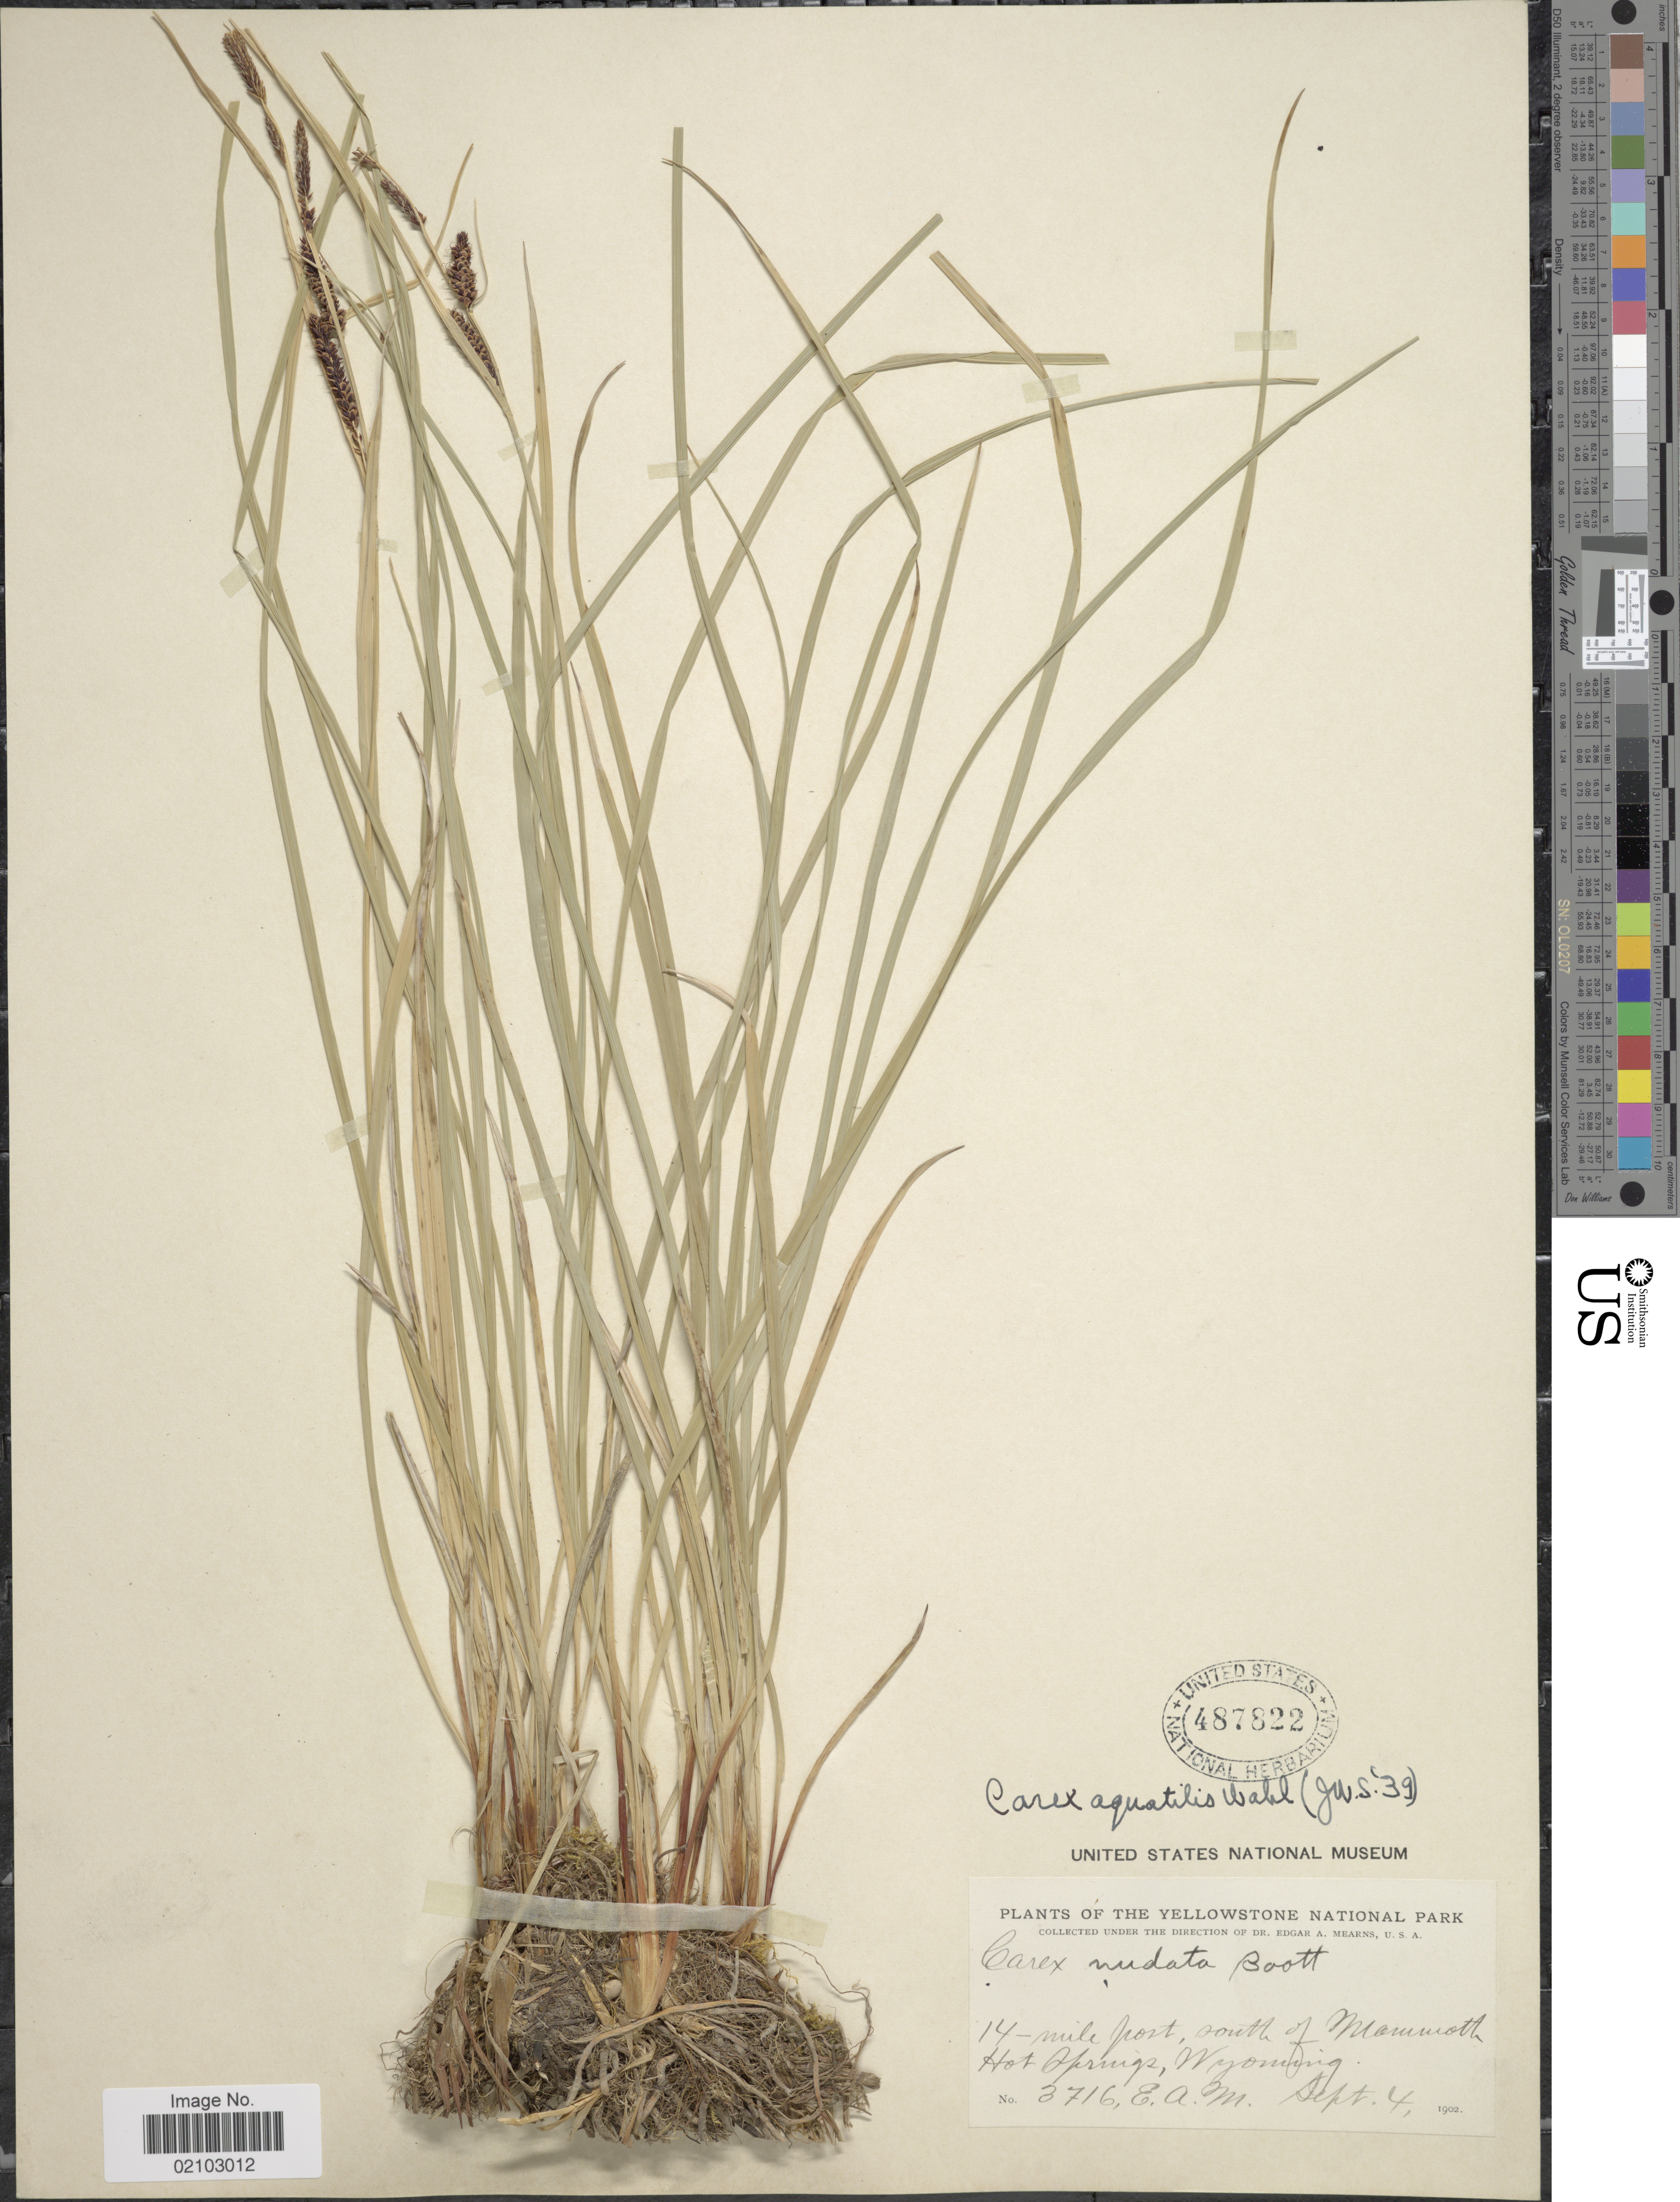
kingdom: Plantae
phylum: Tracheophyta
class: Liliopsida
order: Poales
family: Cyperaceae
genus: Carex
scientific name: Carex aquatilis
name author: Wahlenb.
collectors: E. A. Mearns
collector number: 3716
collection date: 1902-09-04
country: United States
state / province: Wyoming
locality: The Yellowstone National Park, 14 mile post, south of Mammoth Hot Springs.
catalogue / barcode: US 487822